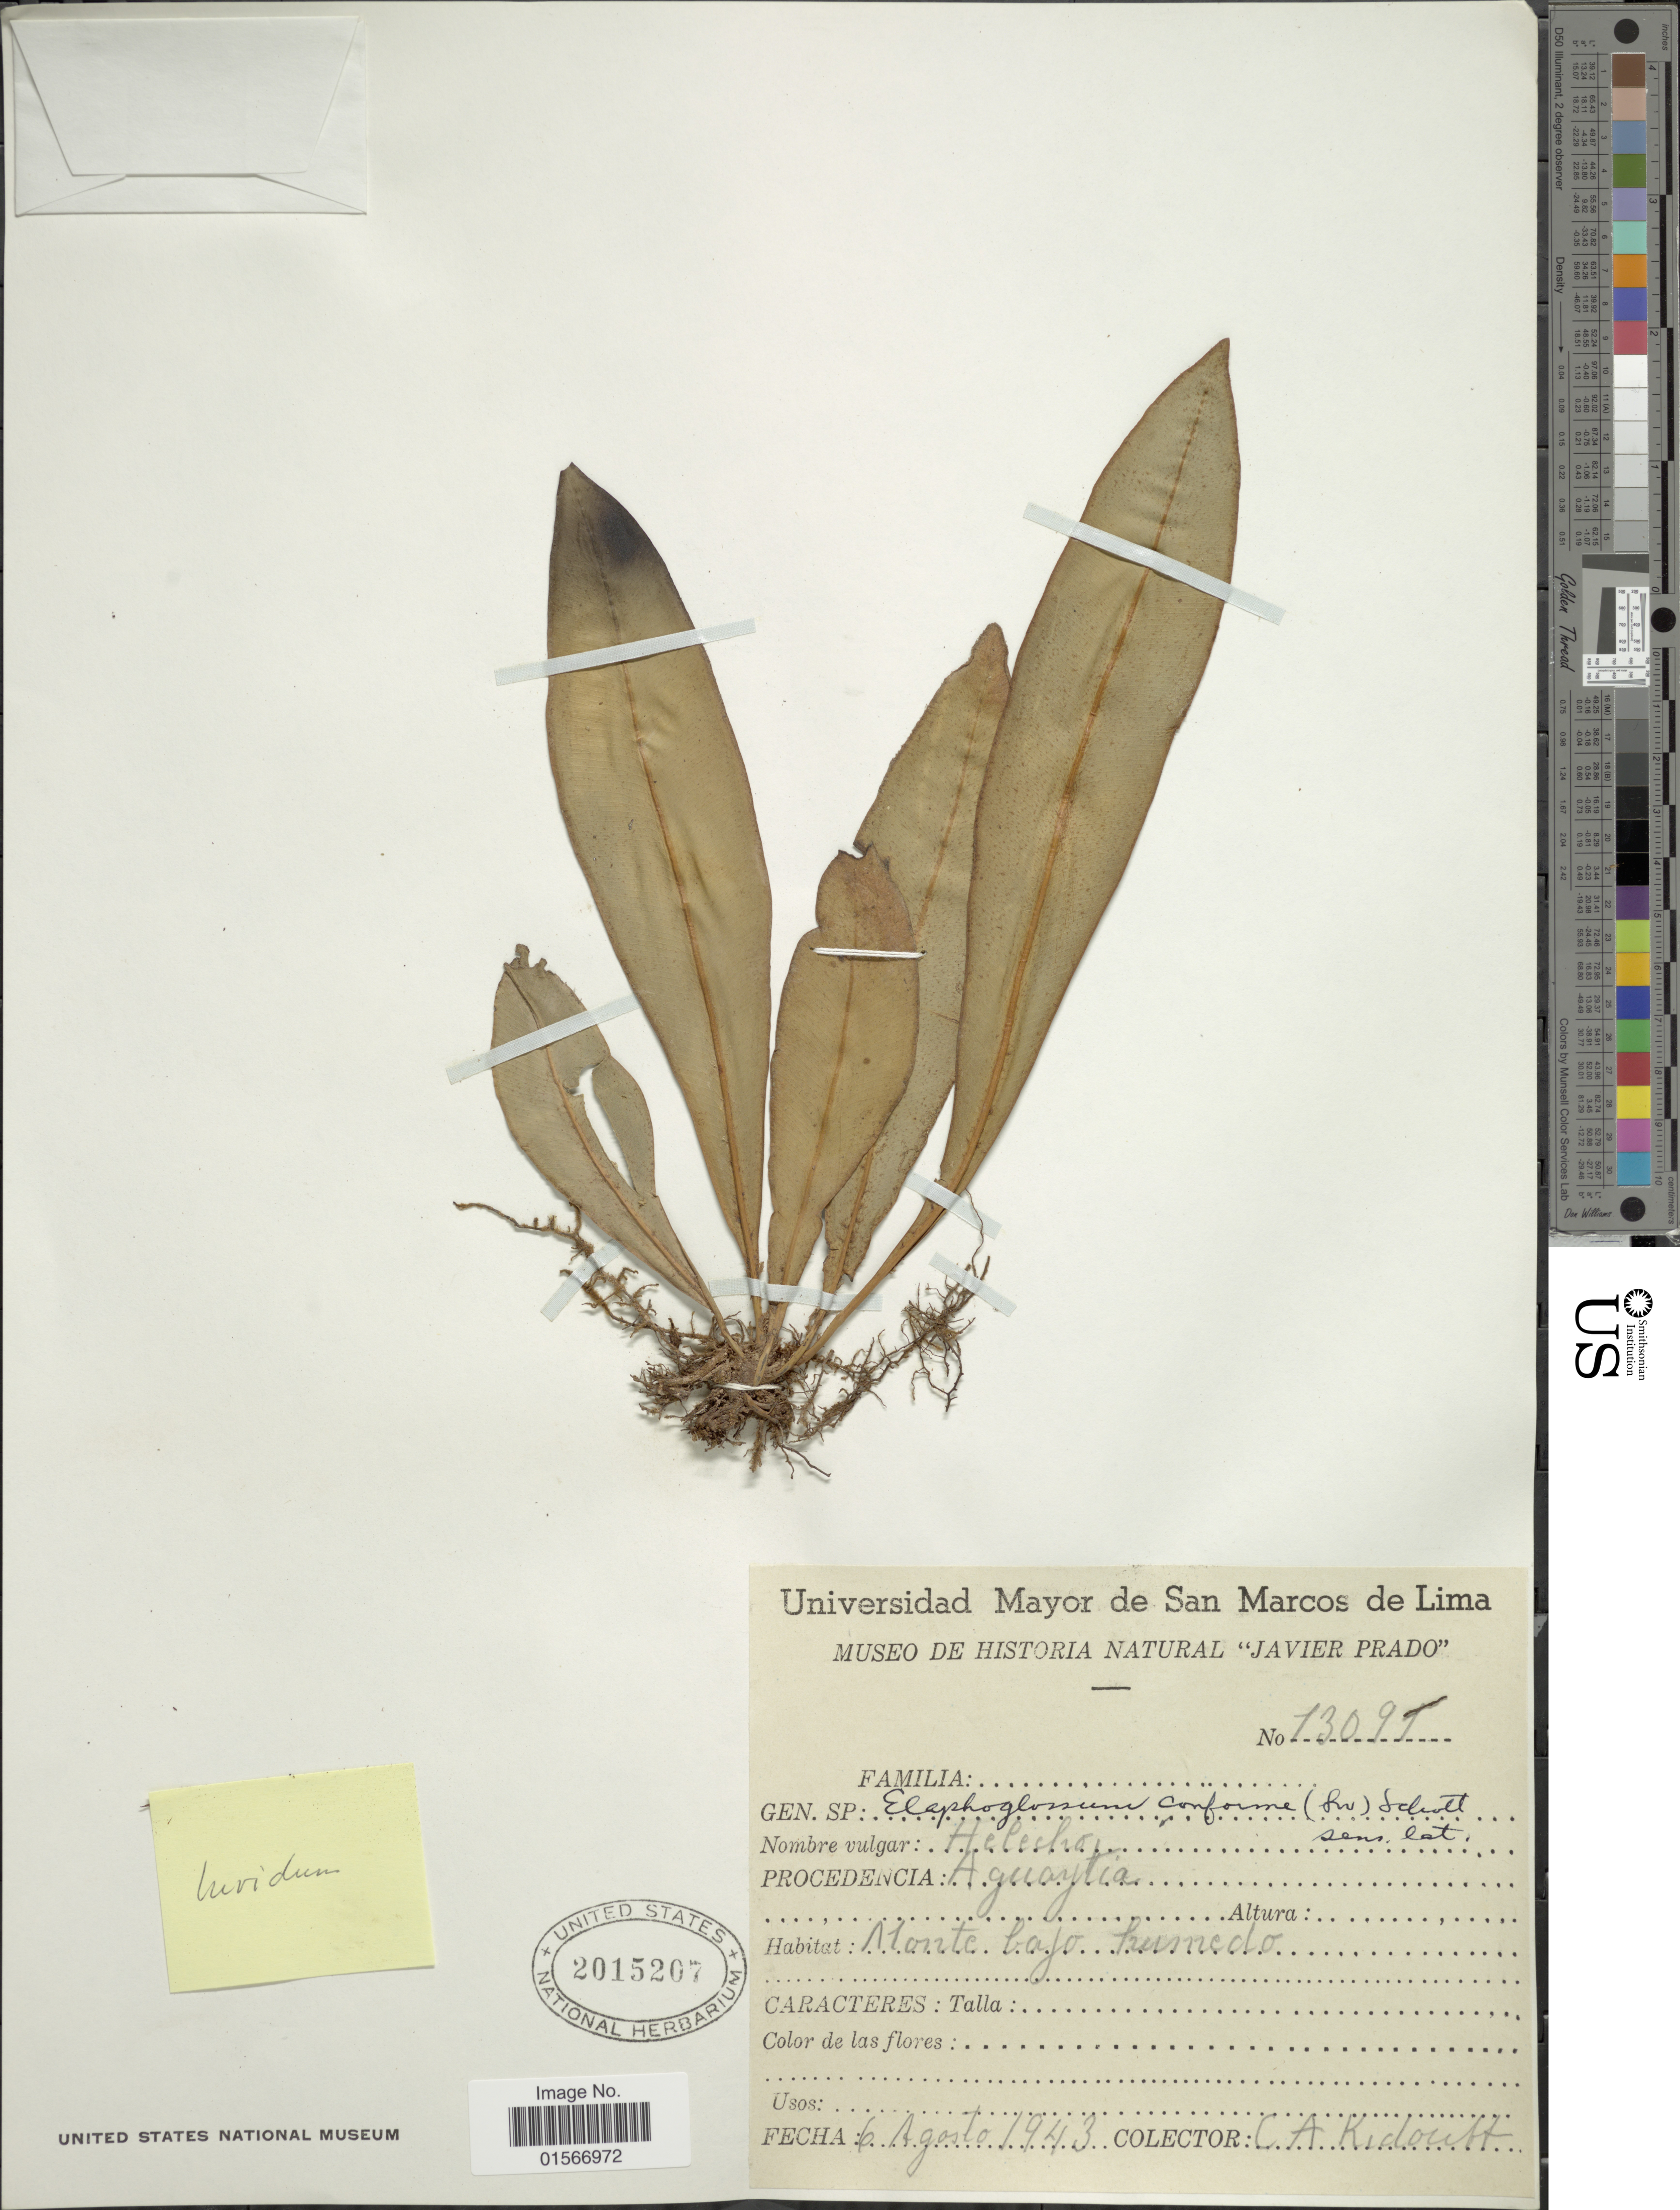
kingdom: Plantae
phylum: Tracheophyta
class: Polypodiopsida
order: Polypodiales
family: Dryopteridaceae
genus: Elaphoglossum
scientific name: Elaphoglossum luridum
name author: (Fée) Christ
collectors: C. Ridoutt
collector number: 1309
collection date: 1943-08-06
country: Peru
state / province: Ucayali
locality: Aguaytia,Monte bajo humedo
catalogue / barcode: US 2015207